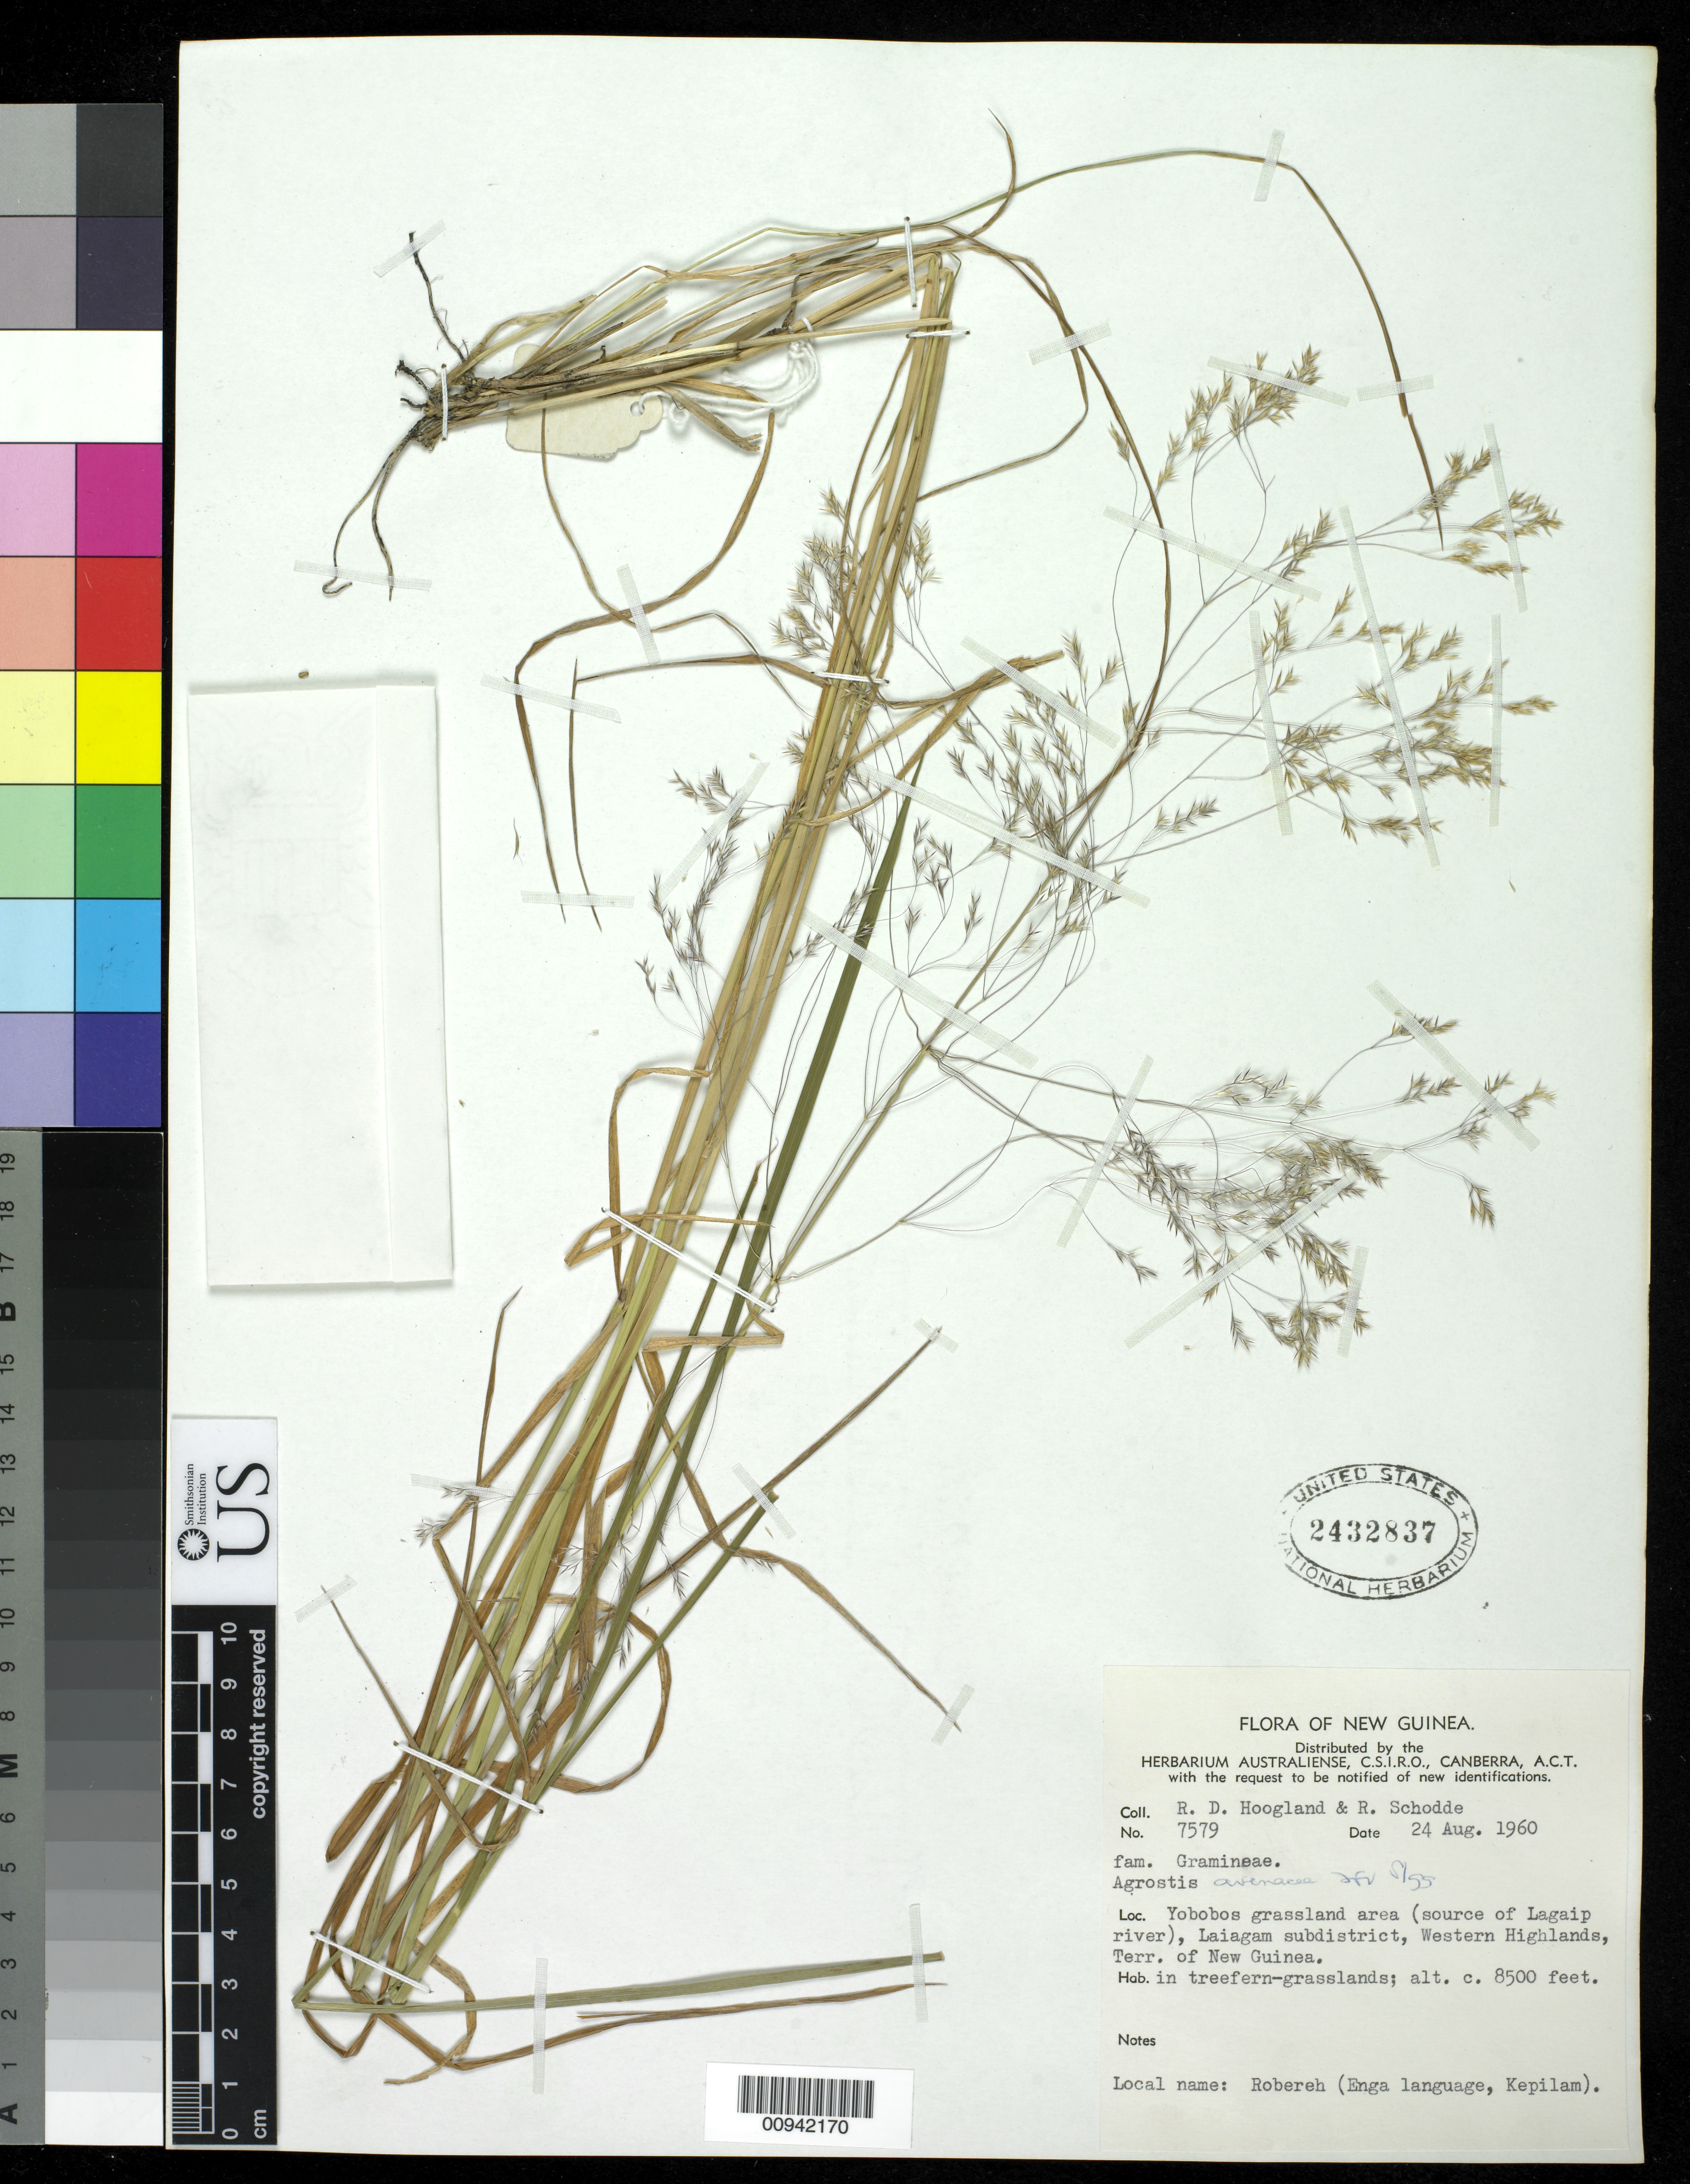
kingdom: Plantae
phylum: Tracheophyta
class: Liliopsida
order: Poales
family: Poaceae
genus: Lachnagrostis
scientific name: Lachnagrostis filiformis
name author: (J.R. Forst.) Trin.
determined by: Poaceae Reorganization Project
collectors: R. D. Hoogland & R. Schodde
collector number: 7579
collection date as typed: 24 Aug 1960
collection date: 1960-08-24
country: Papua New Guinea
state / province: Enga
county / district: Laiagam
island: New Guinea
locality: Yobobos grassland area (source of Lagaip River)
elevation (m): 2591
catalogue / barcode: US 2432837